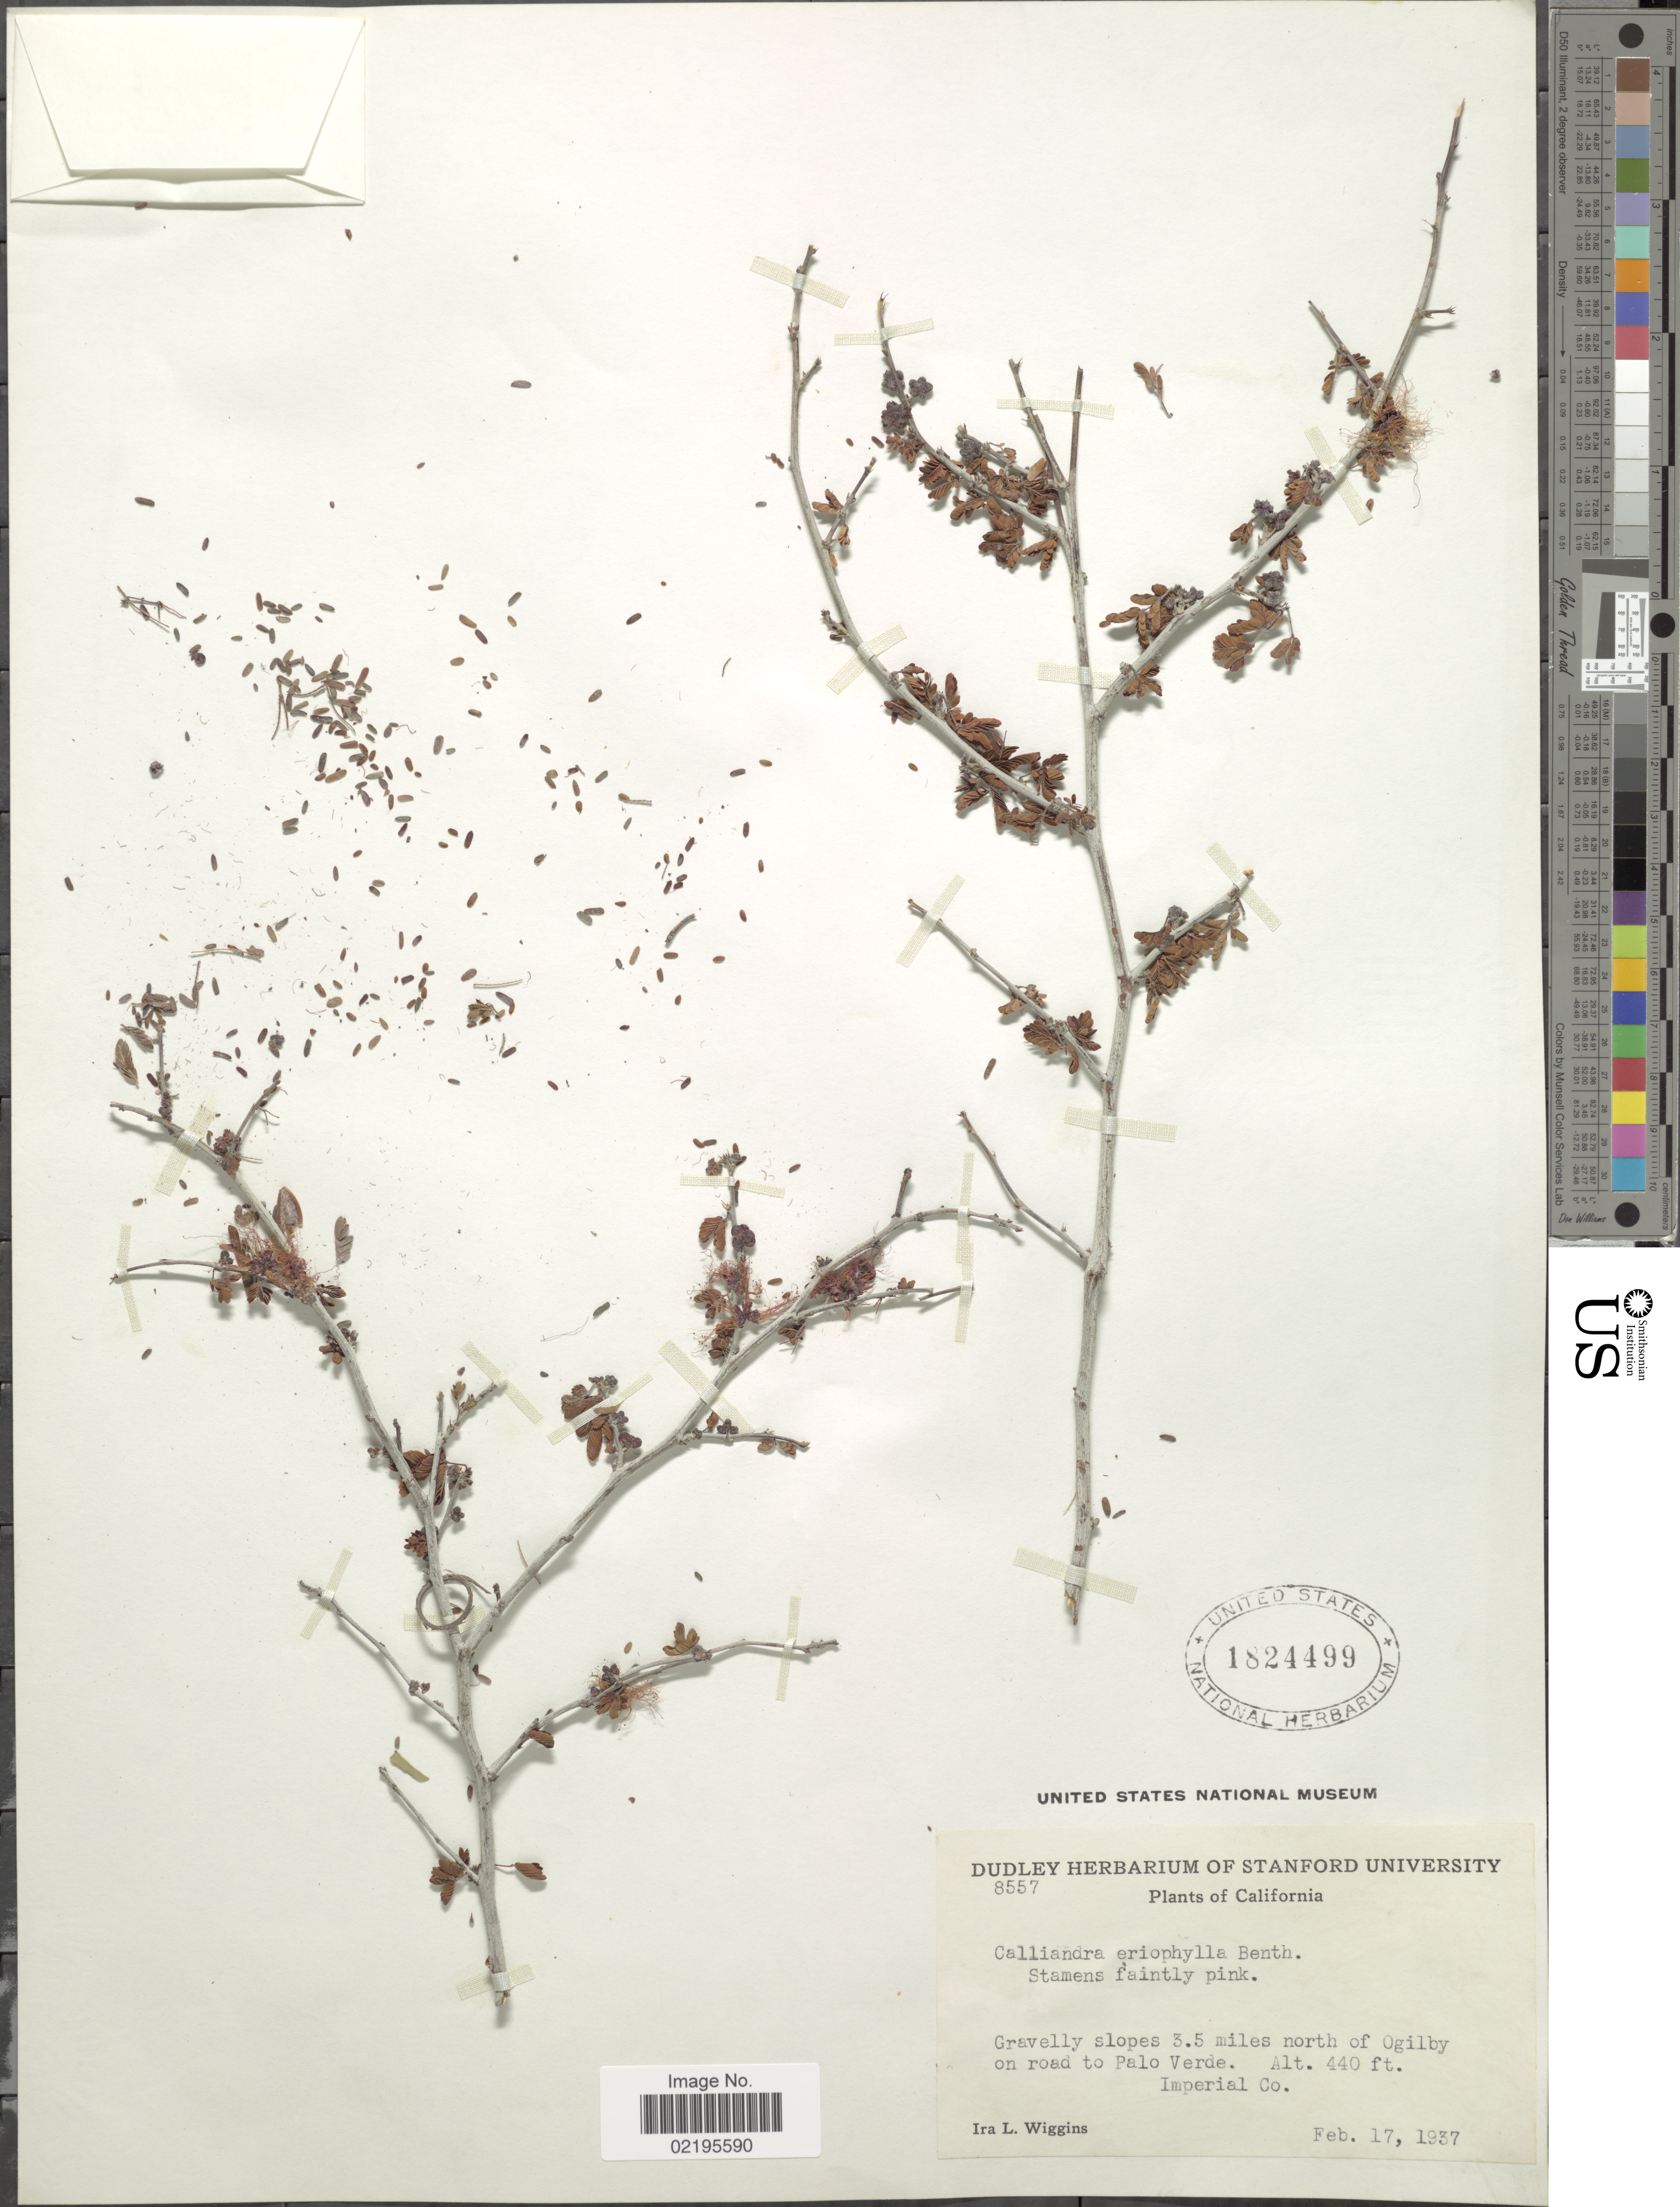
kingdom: Plantae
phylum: Tracheophyta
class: Magnoliopsida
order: Fabales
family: Fabaceae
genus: Calliandra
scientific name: Calliandra eriophylla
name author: Benth.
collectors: I. L. Wiggins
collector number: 8557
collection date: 1937-02-17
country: United States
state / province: California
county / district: Imperial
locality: Gravelly slopes 3.5 miles north of Ogilby on road to Palo Verde, Imperial Co.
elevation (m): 134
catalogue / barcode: US 1824499